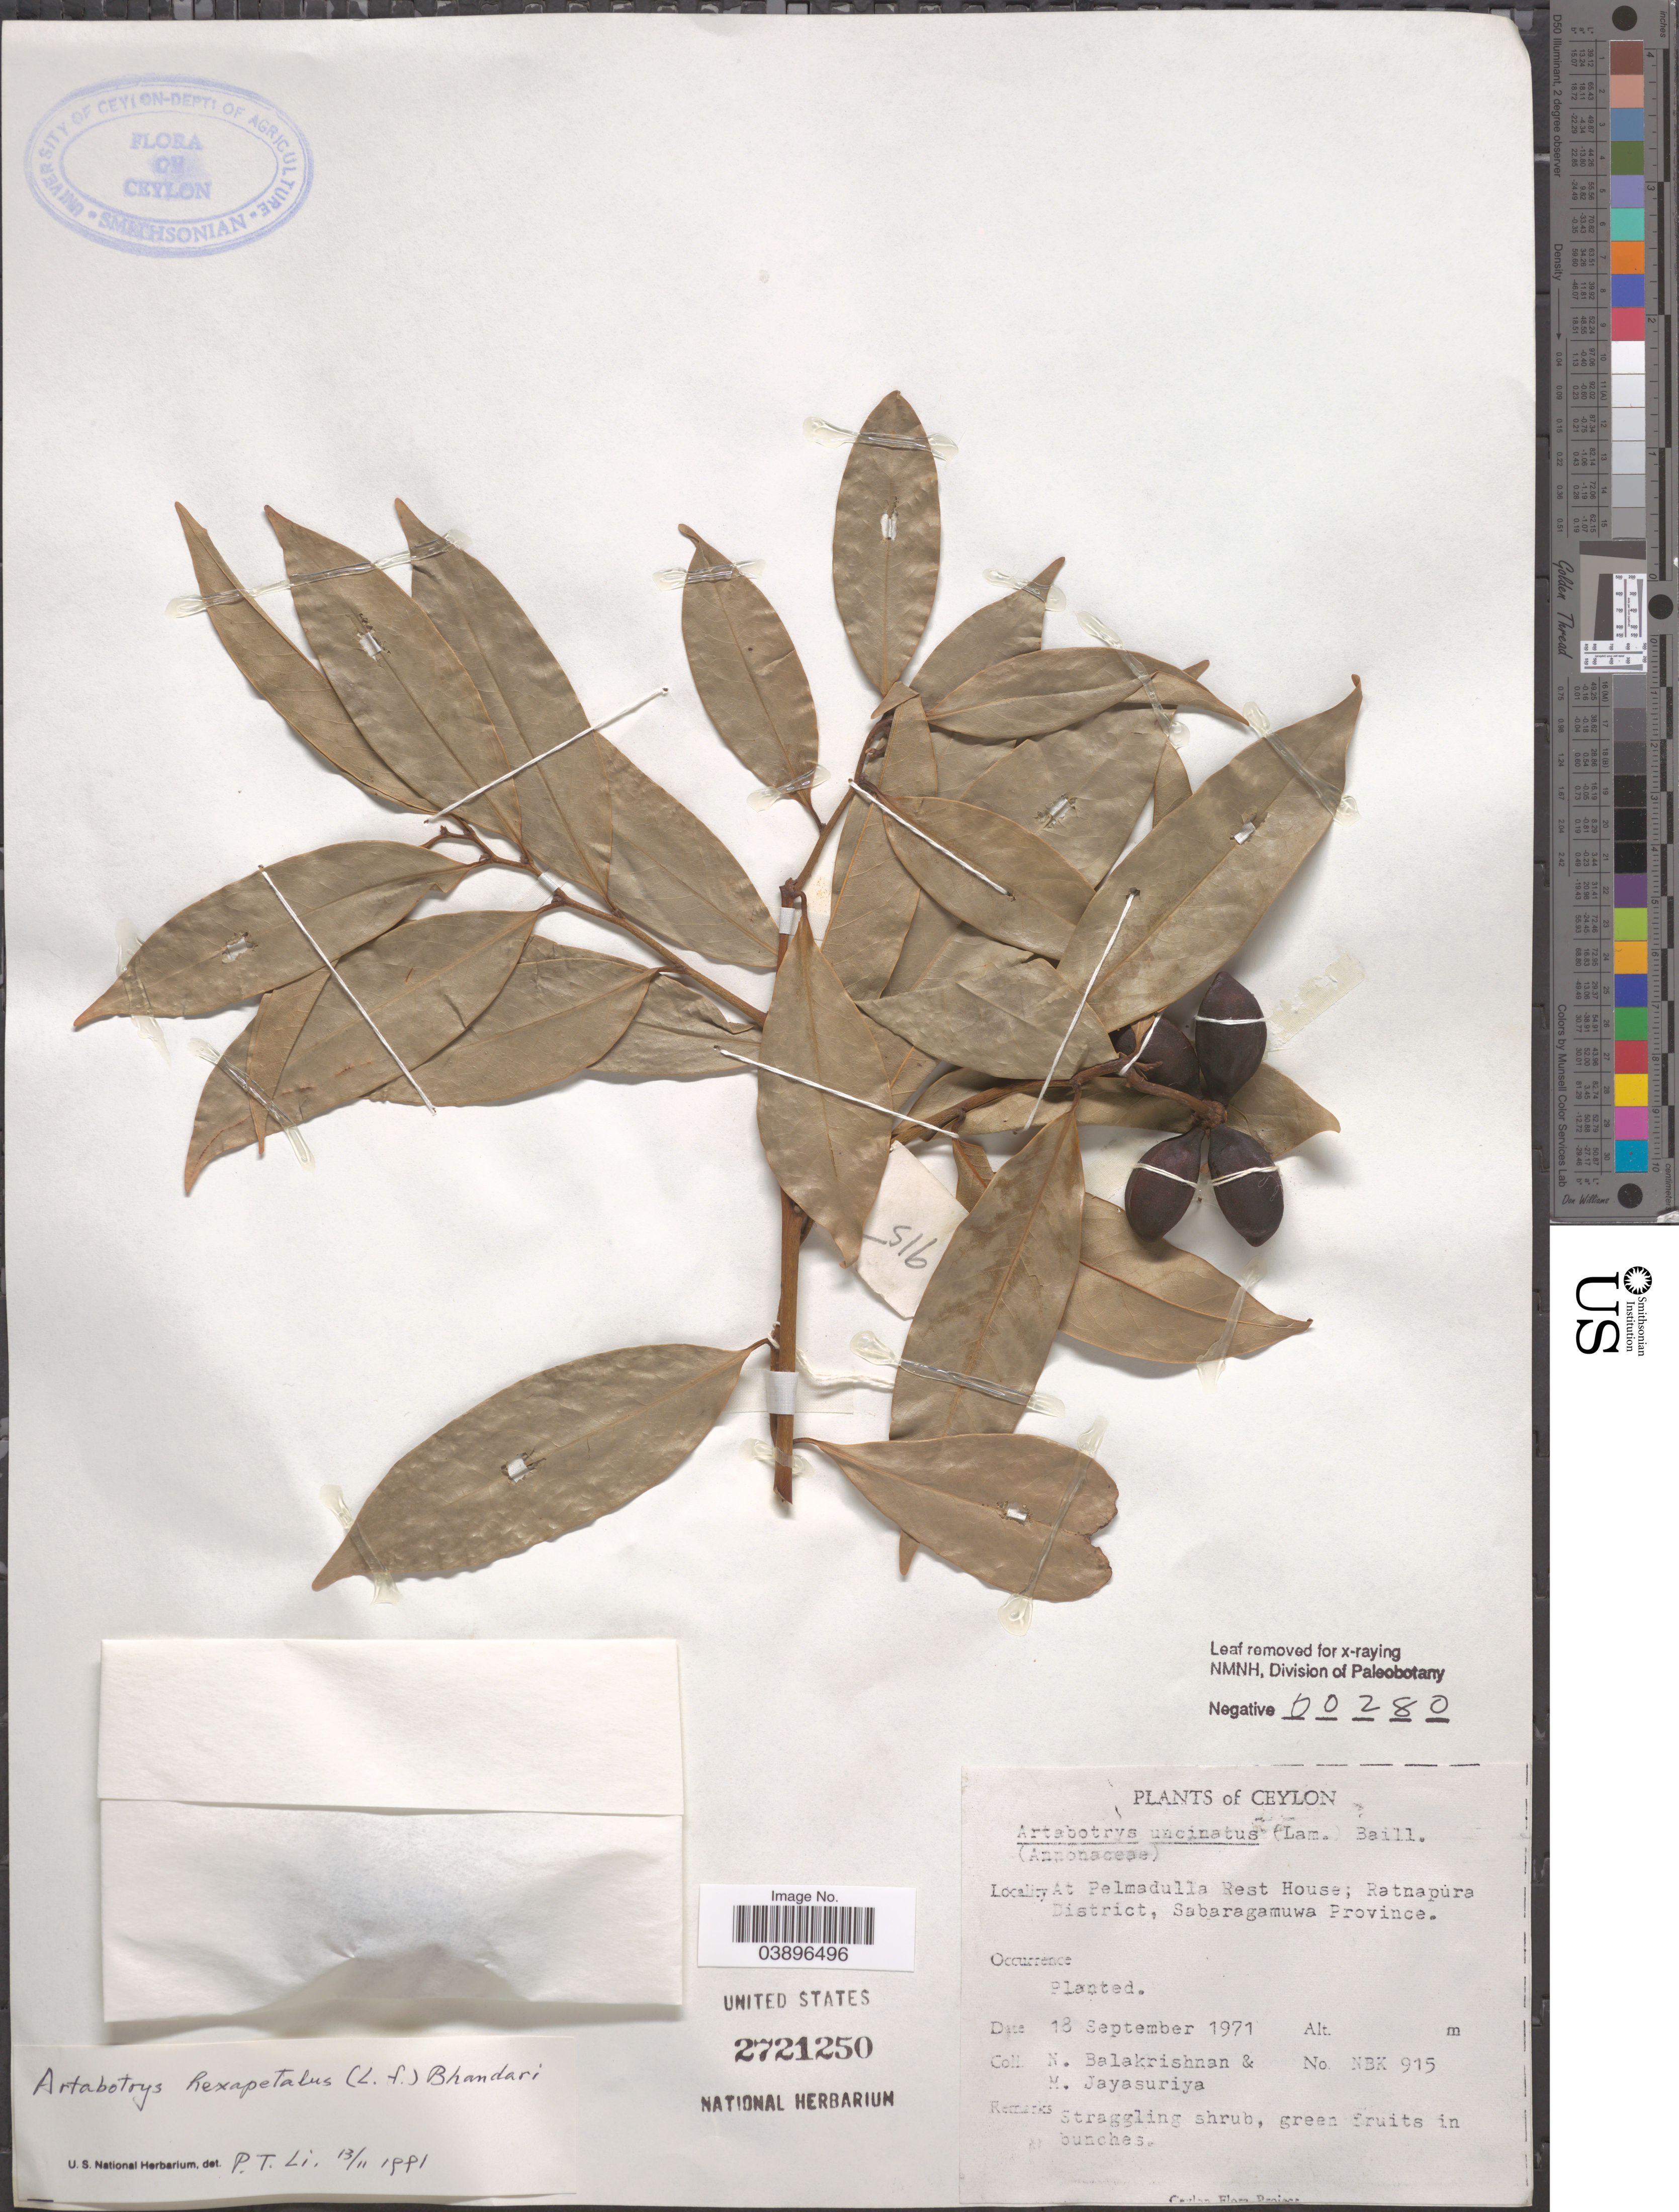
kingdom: Plantae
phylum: Tracheophyta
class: Magnoliopsida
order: Magnoliales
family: Annonaceae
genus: Artabotrys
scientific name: Artabotrys uncinatus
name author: (Lam.) Merr.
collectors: N. Balakrishnan & M. Jayasuriya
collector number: NBK 915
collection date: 1971-09-18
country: Sri Lanka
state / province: Sabaragamuwa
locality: Ceylon. Pelmadulla Rest House; Ratnapure District.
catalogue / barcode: US 2721250